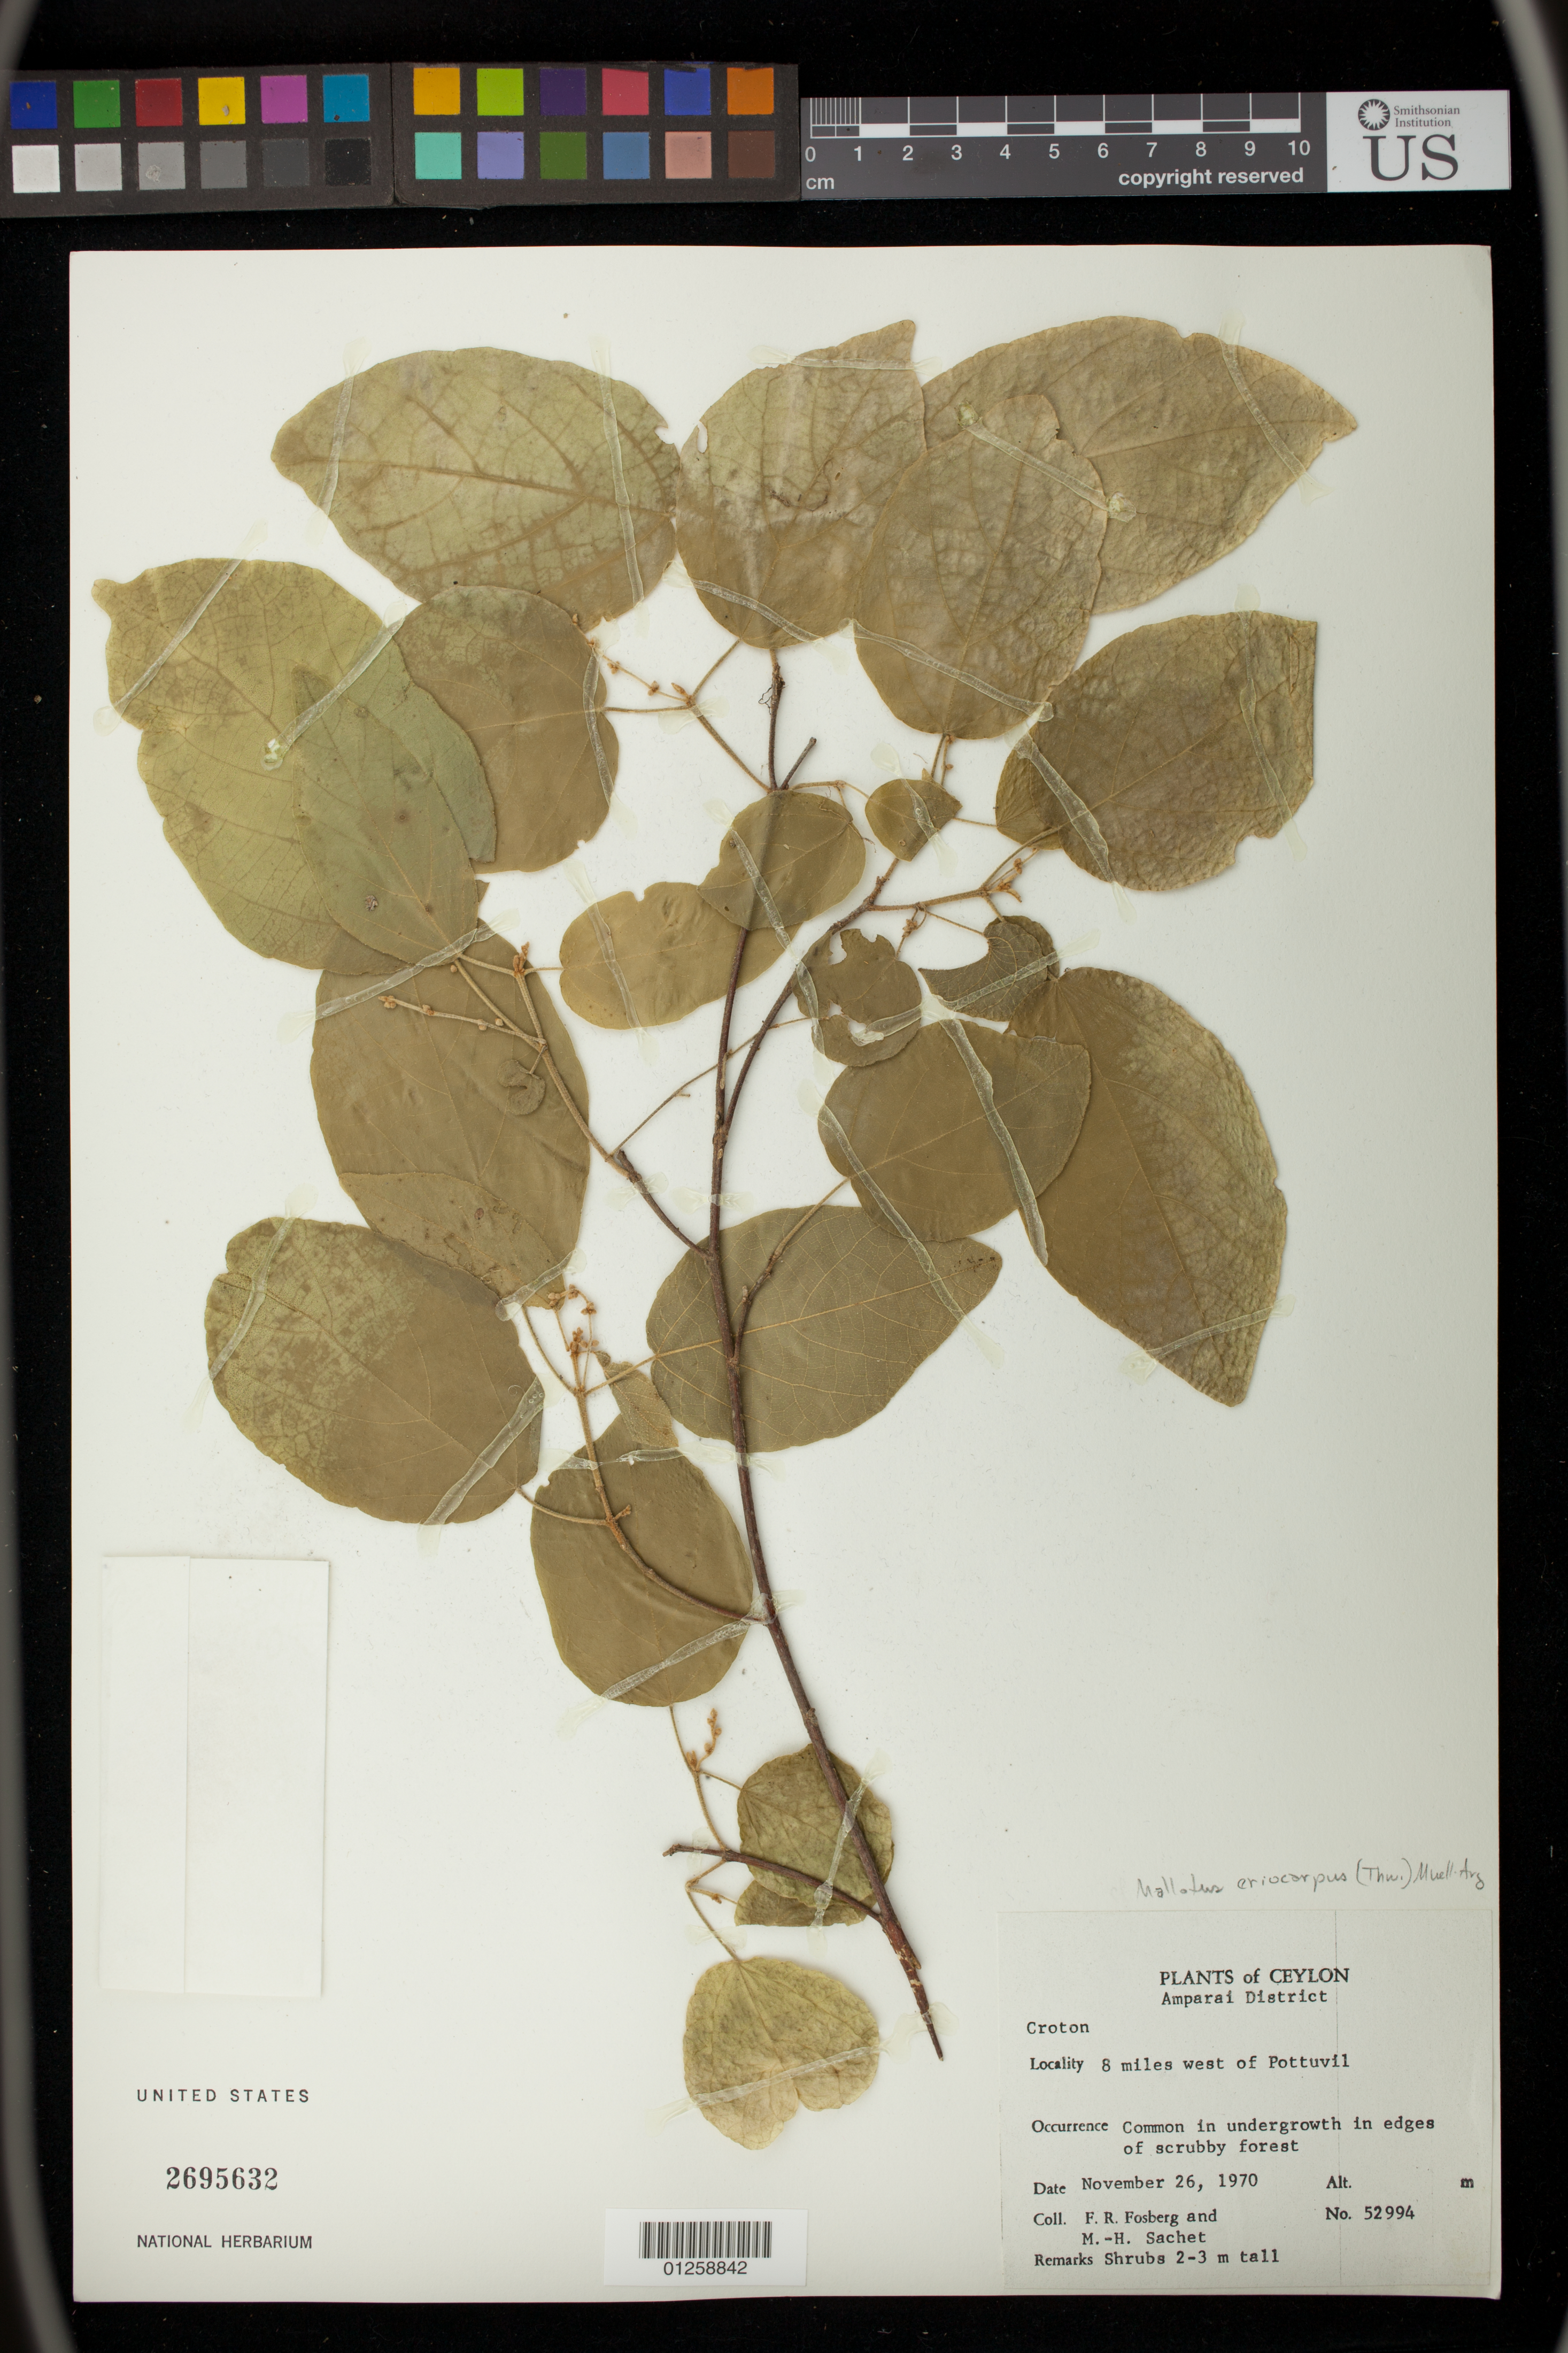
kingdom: Plantae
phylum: Tracheophyta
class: Magnoliopsida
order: Malpighiales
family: Euphorbiaceae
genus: Mallotus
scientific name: Mallotus eriocarpus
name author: (Thwaites) Müll. Arg.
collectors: F. R. Fosberg & M.-H. Sachet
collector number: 52994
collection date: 1970-11-26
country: Sri Lanka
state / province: Eastern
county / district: Ampara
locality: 8 miles west of Pottuvil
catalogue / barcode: US 2695632